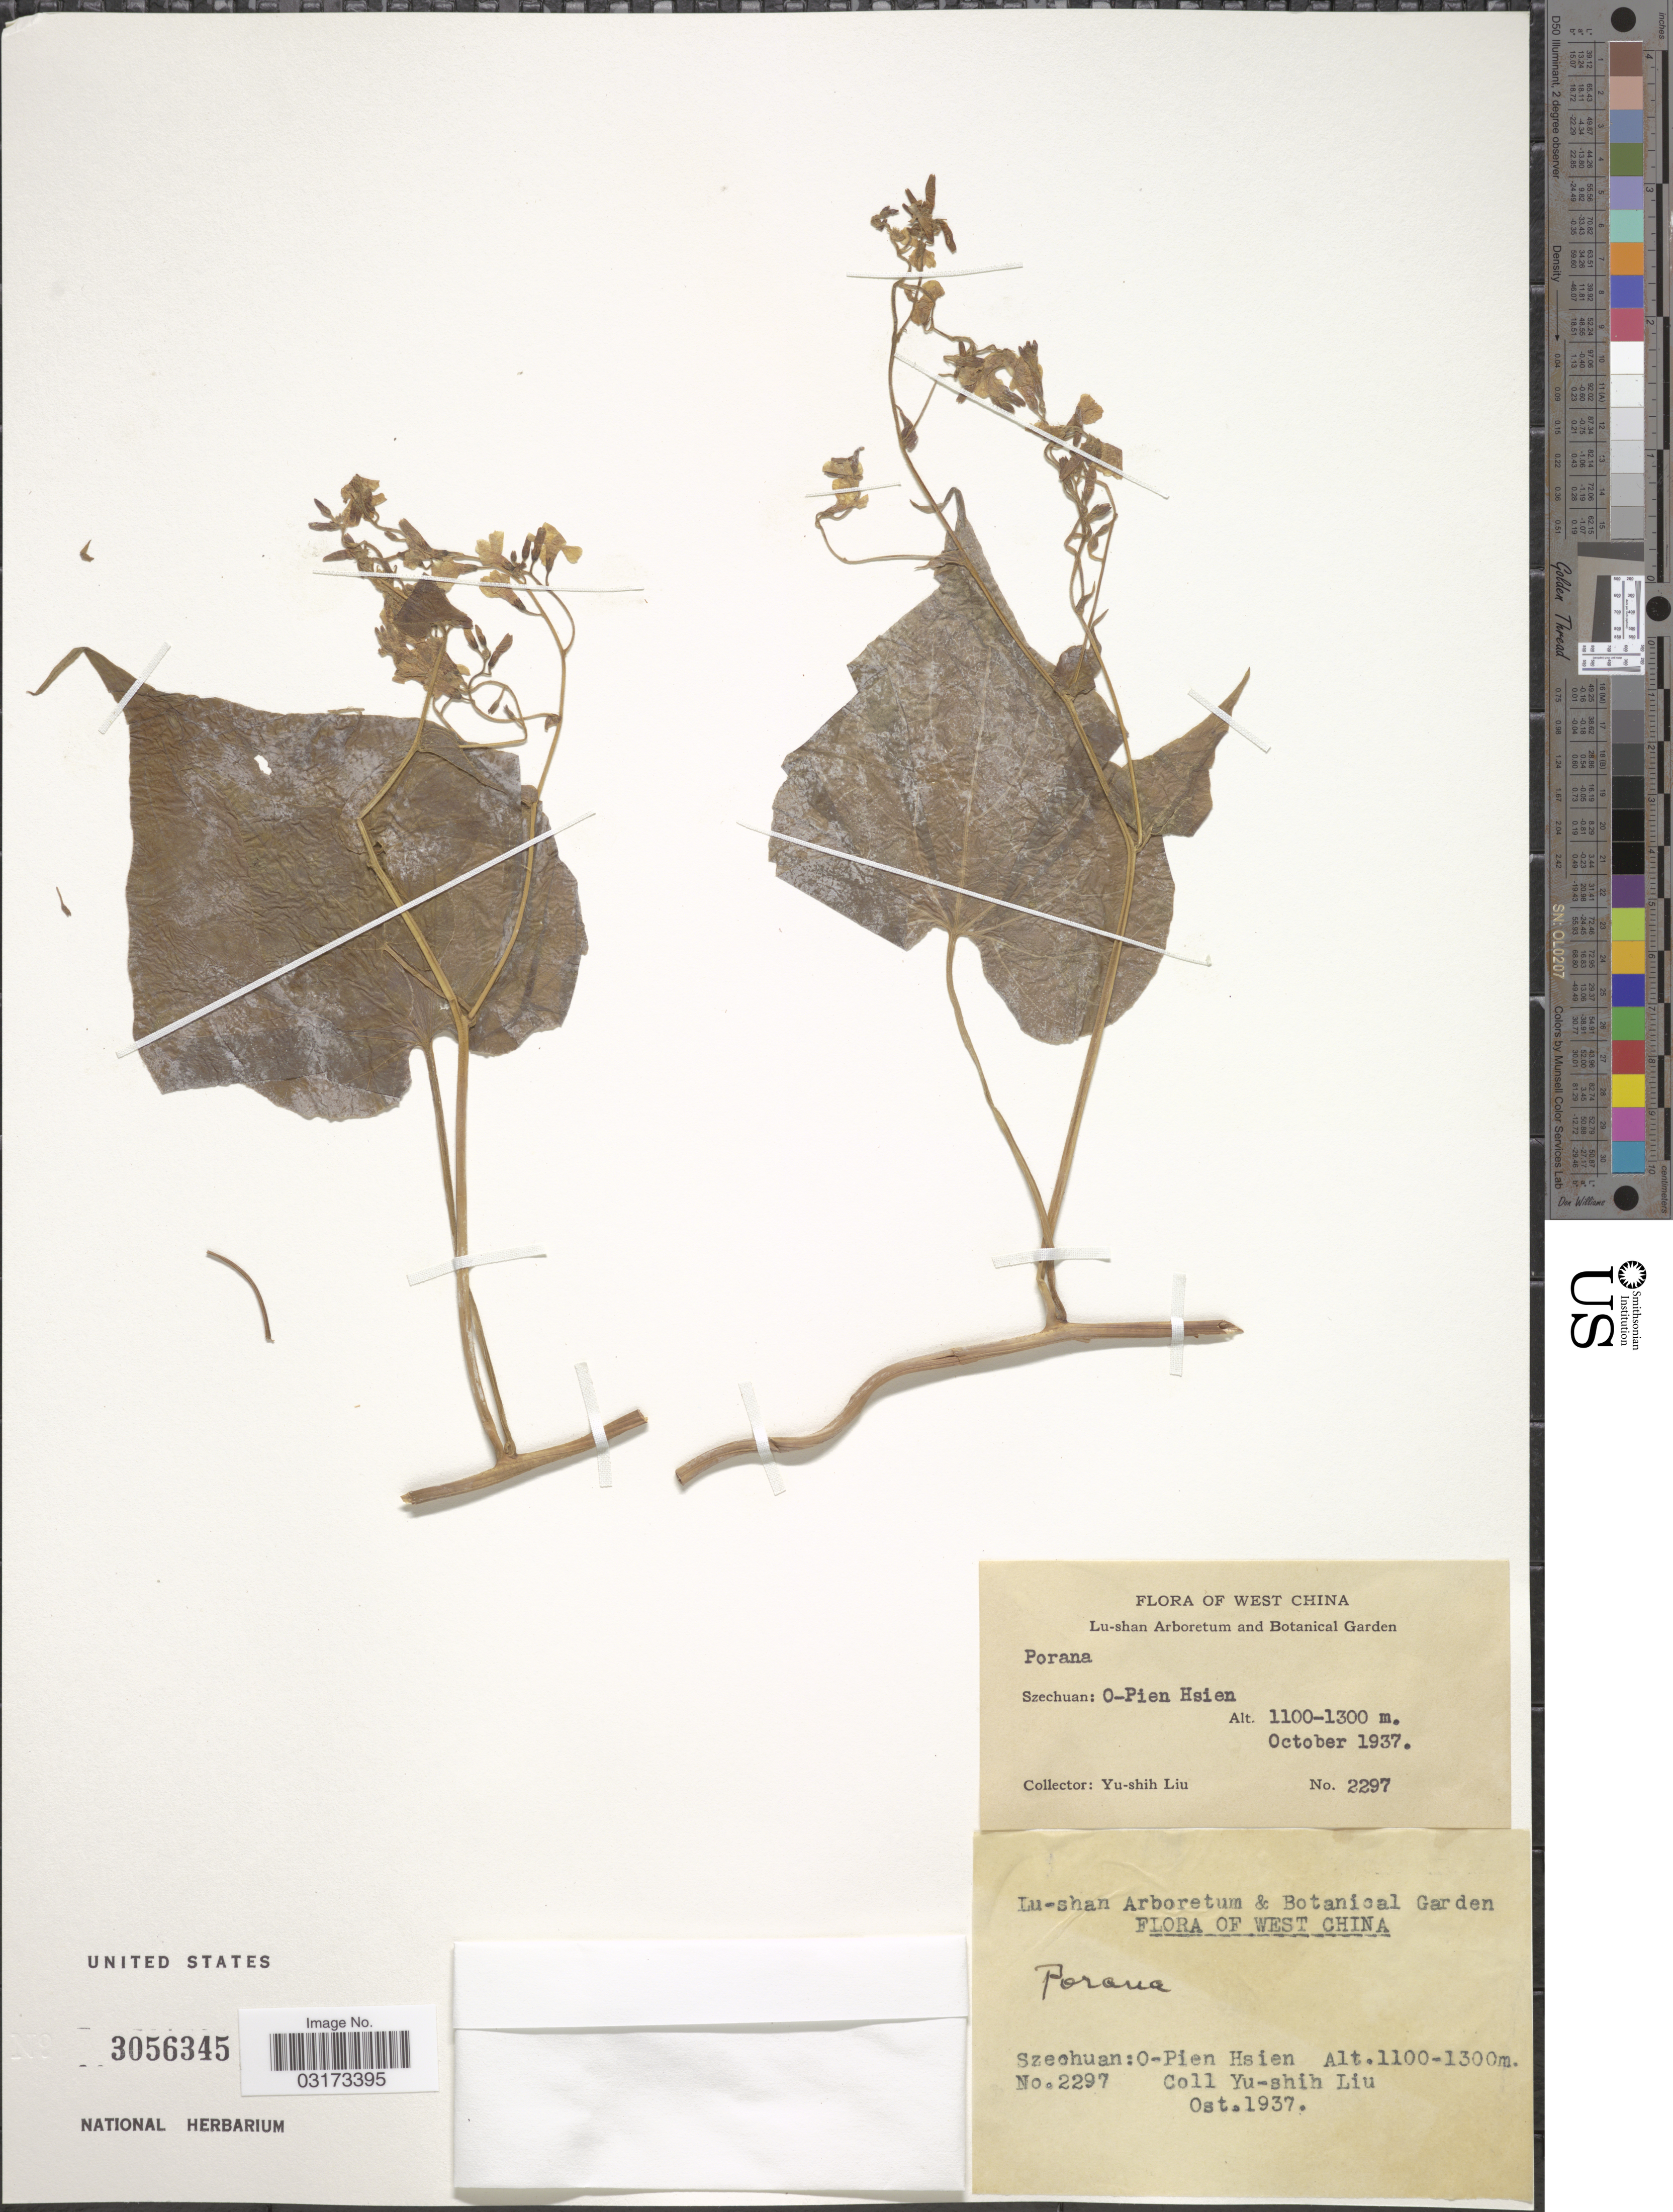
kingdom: Plantae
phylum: Tracheophyta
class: Magnoliopsida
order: Solanales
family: Convolvulaceae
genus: Porana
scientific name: Porana sp.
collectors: Y.-S. Liu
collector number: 2297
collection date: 1937-10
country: China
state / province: Sichuan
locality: West China. Szechuan: O-Pien Hsien.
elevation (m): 1100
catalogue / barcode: US 3056345